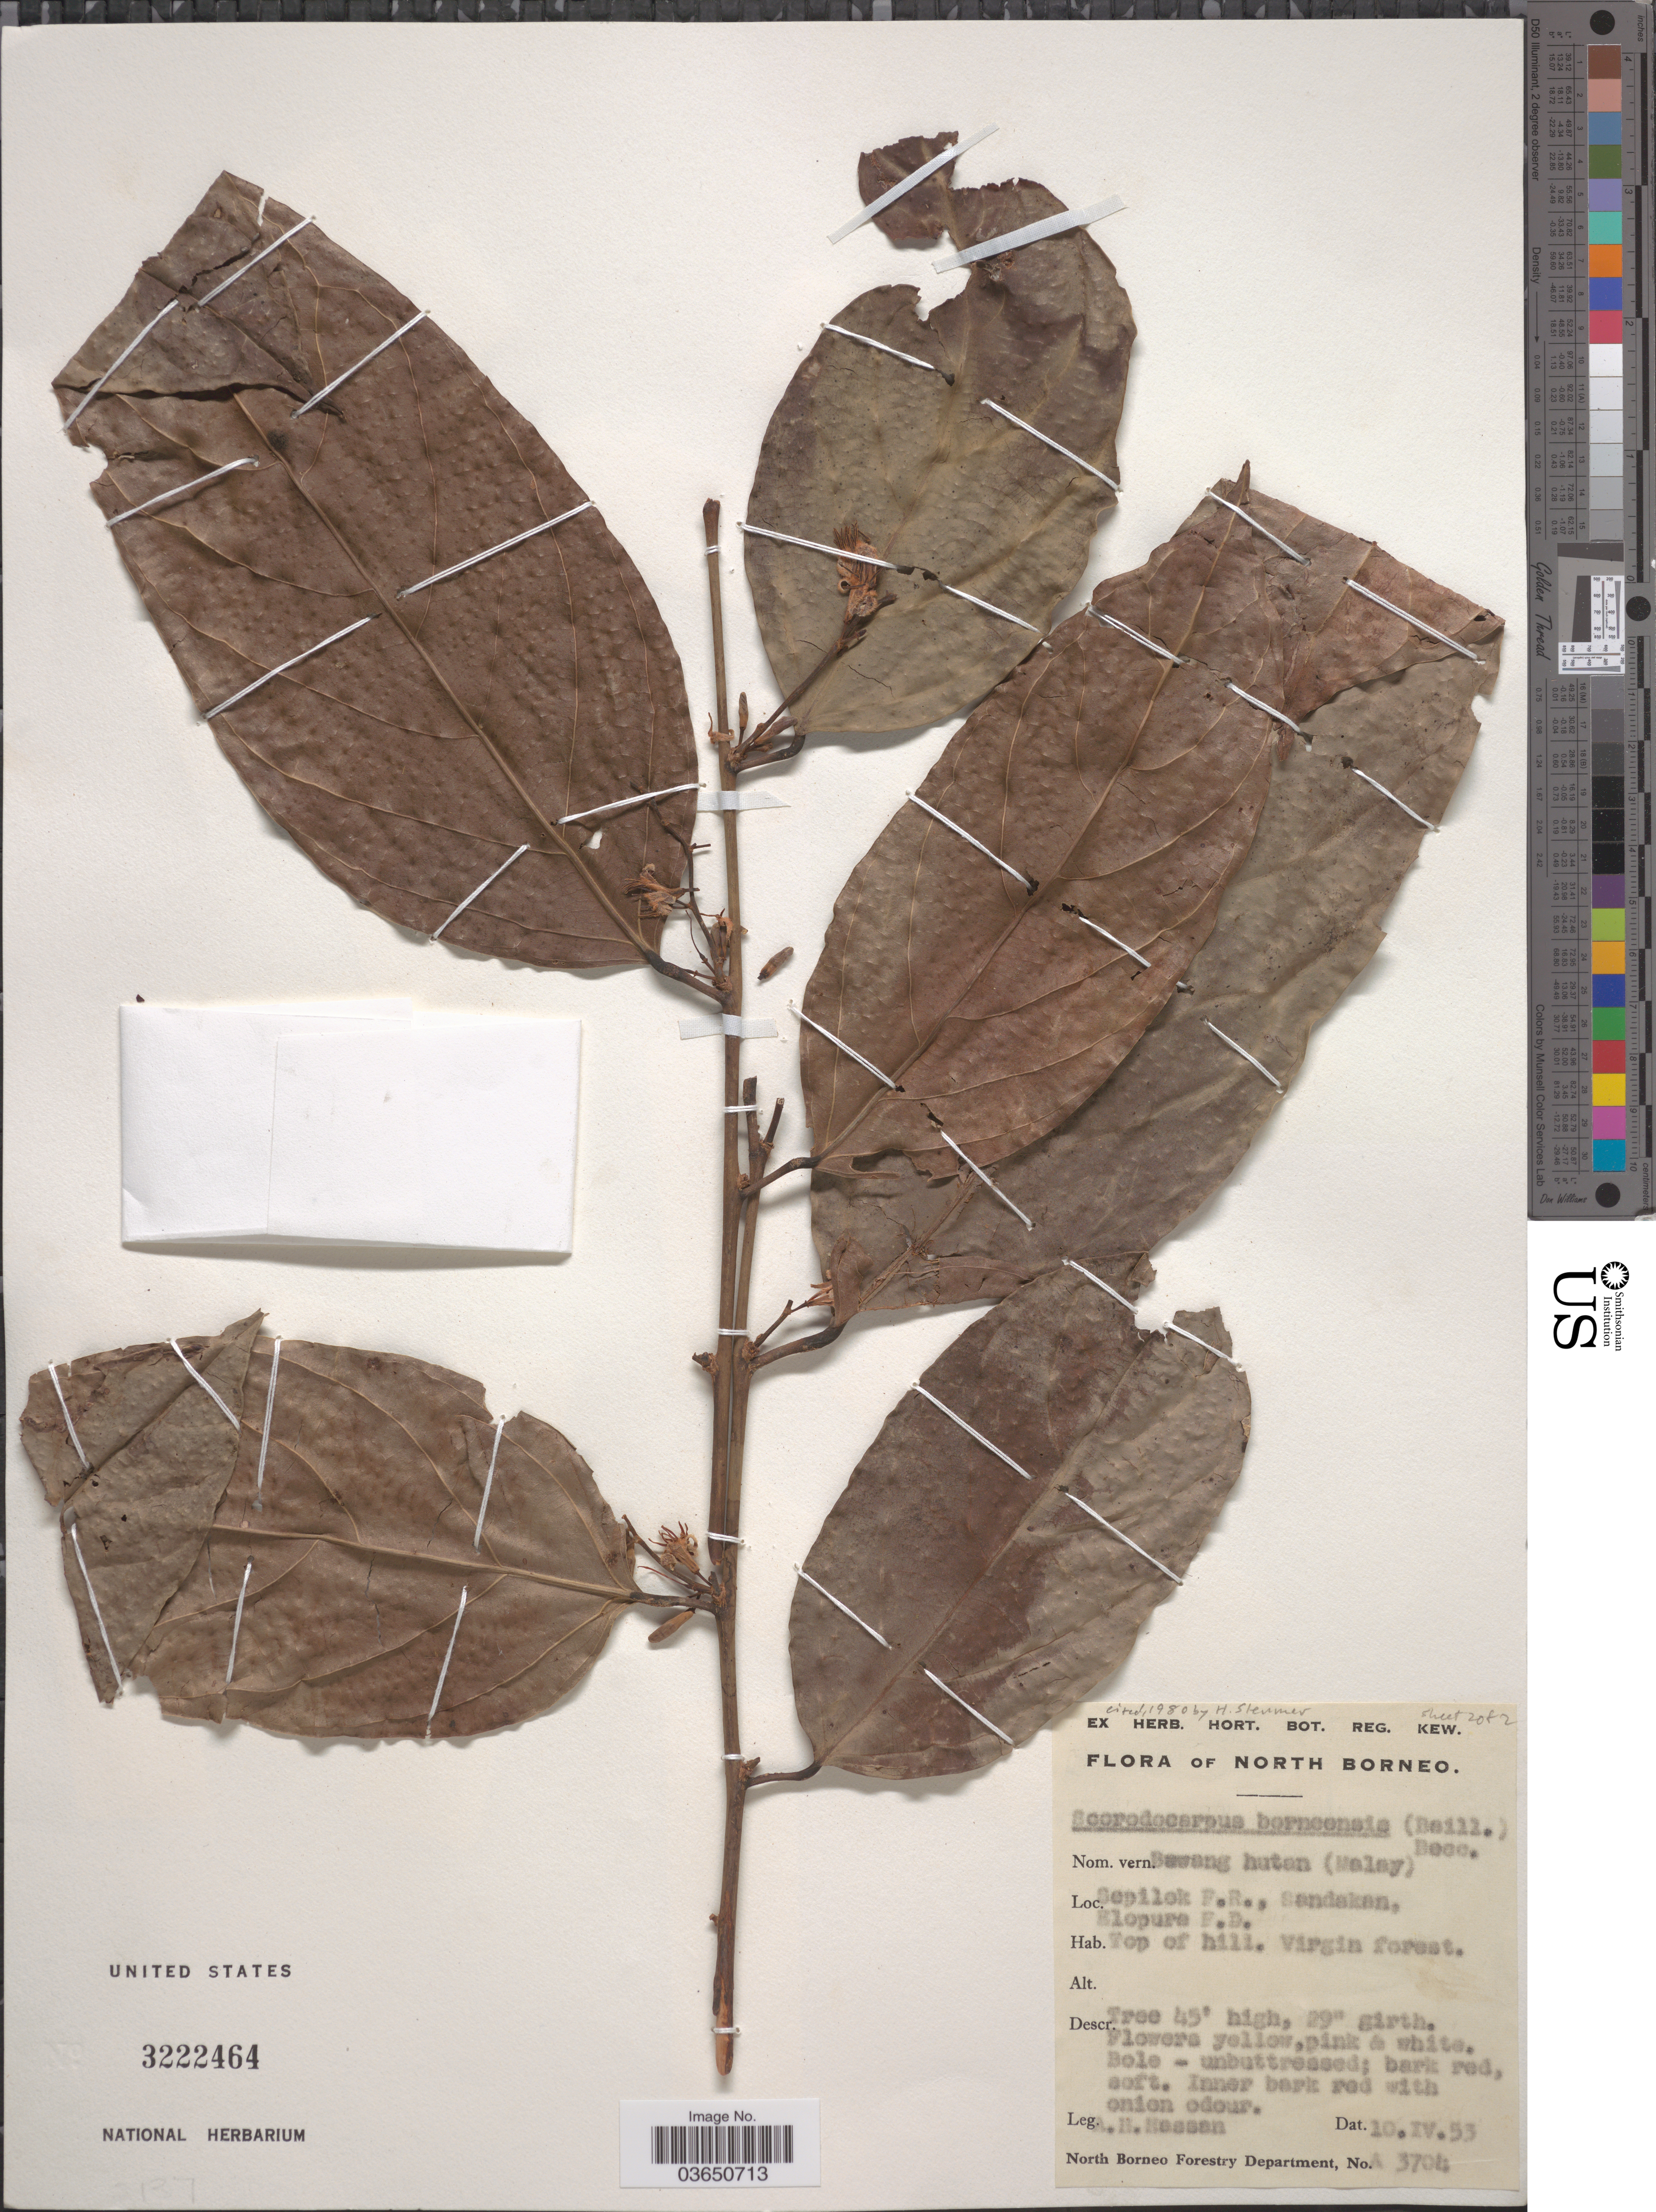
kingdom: Plantae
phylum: Tracheophyta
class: Magnoliopsida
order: Santalales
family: Strombosiaceae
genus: Scorodocarpus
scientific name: Scorodocarpus borneensis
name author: (Baill.) Becc.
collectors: A. Hassan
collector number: A3704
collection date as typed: Transcribed d/m/y: 10/4/53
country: Malaysia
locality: North Borneo. Sepilok F.R., Sandakan, Elopura F.D.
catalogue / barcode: US 3222464